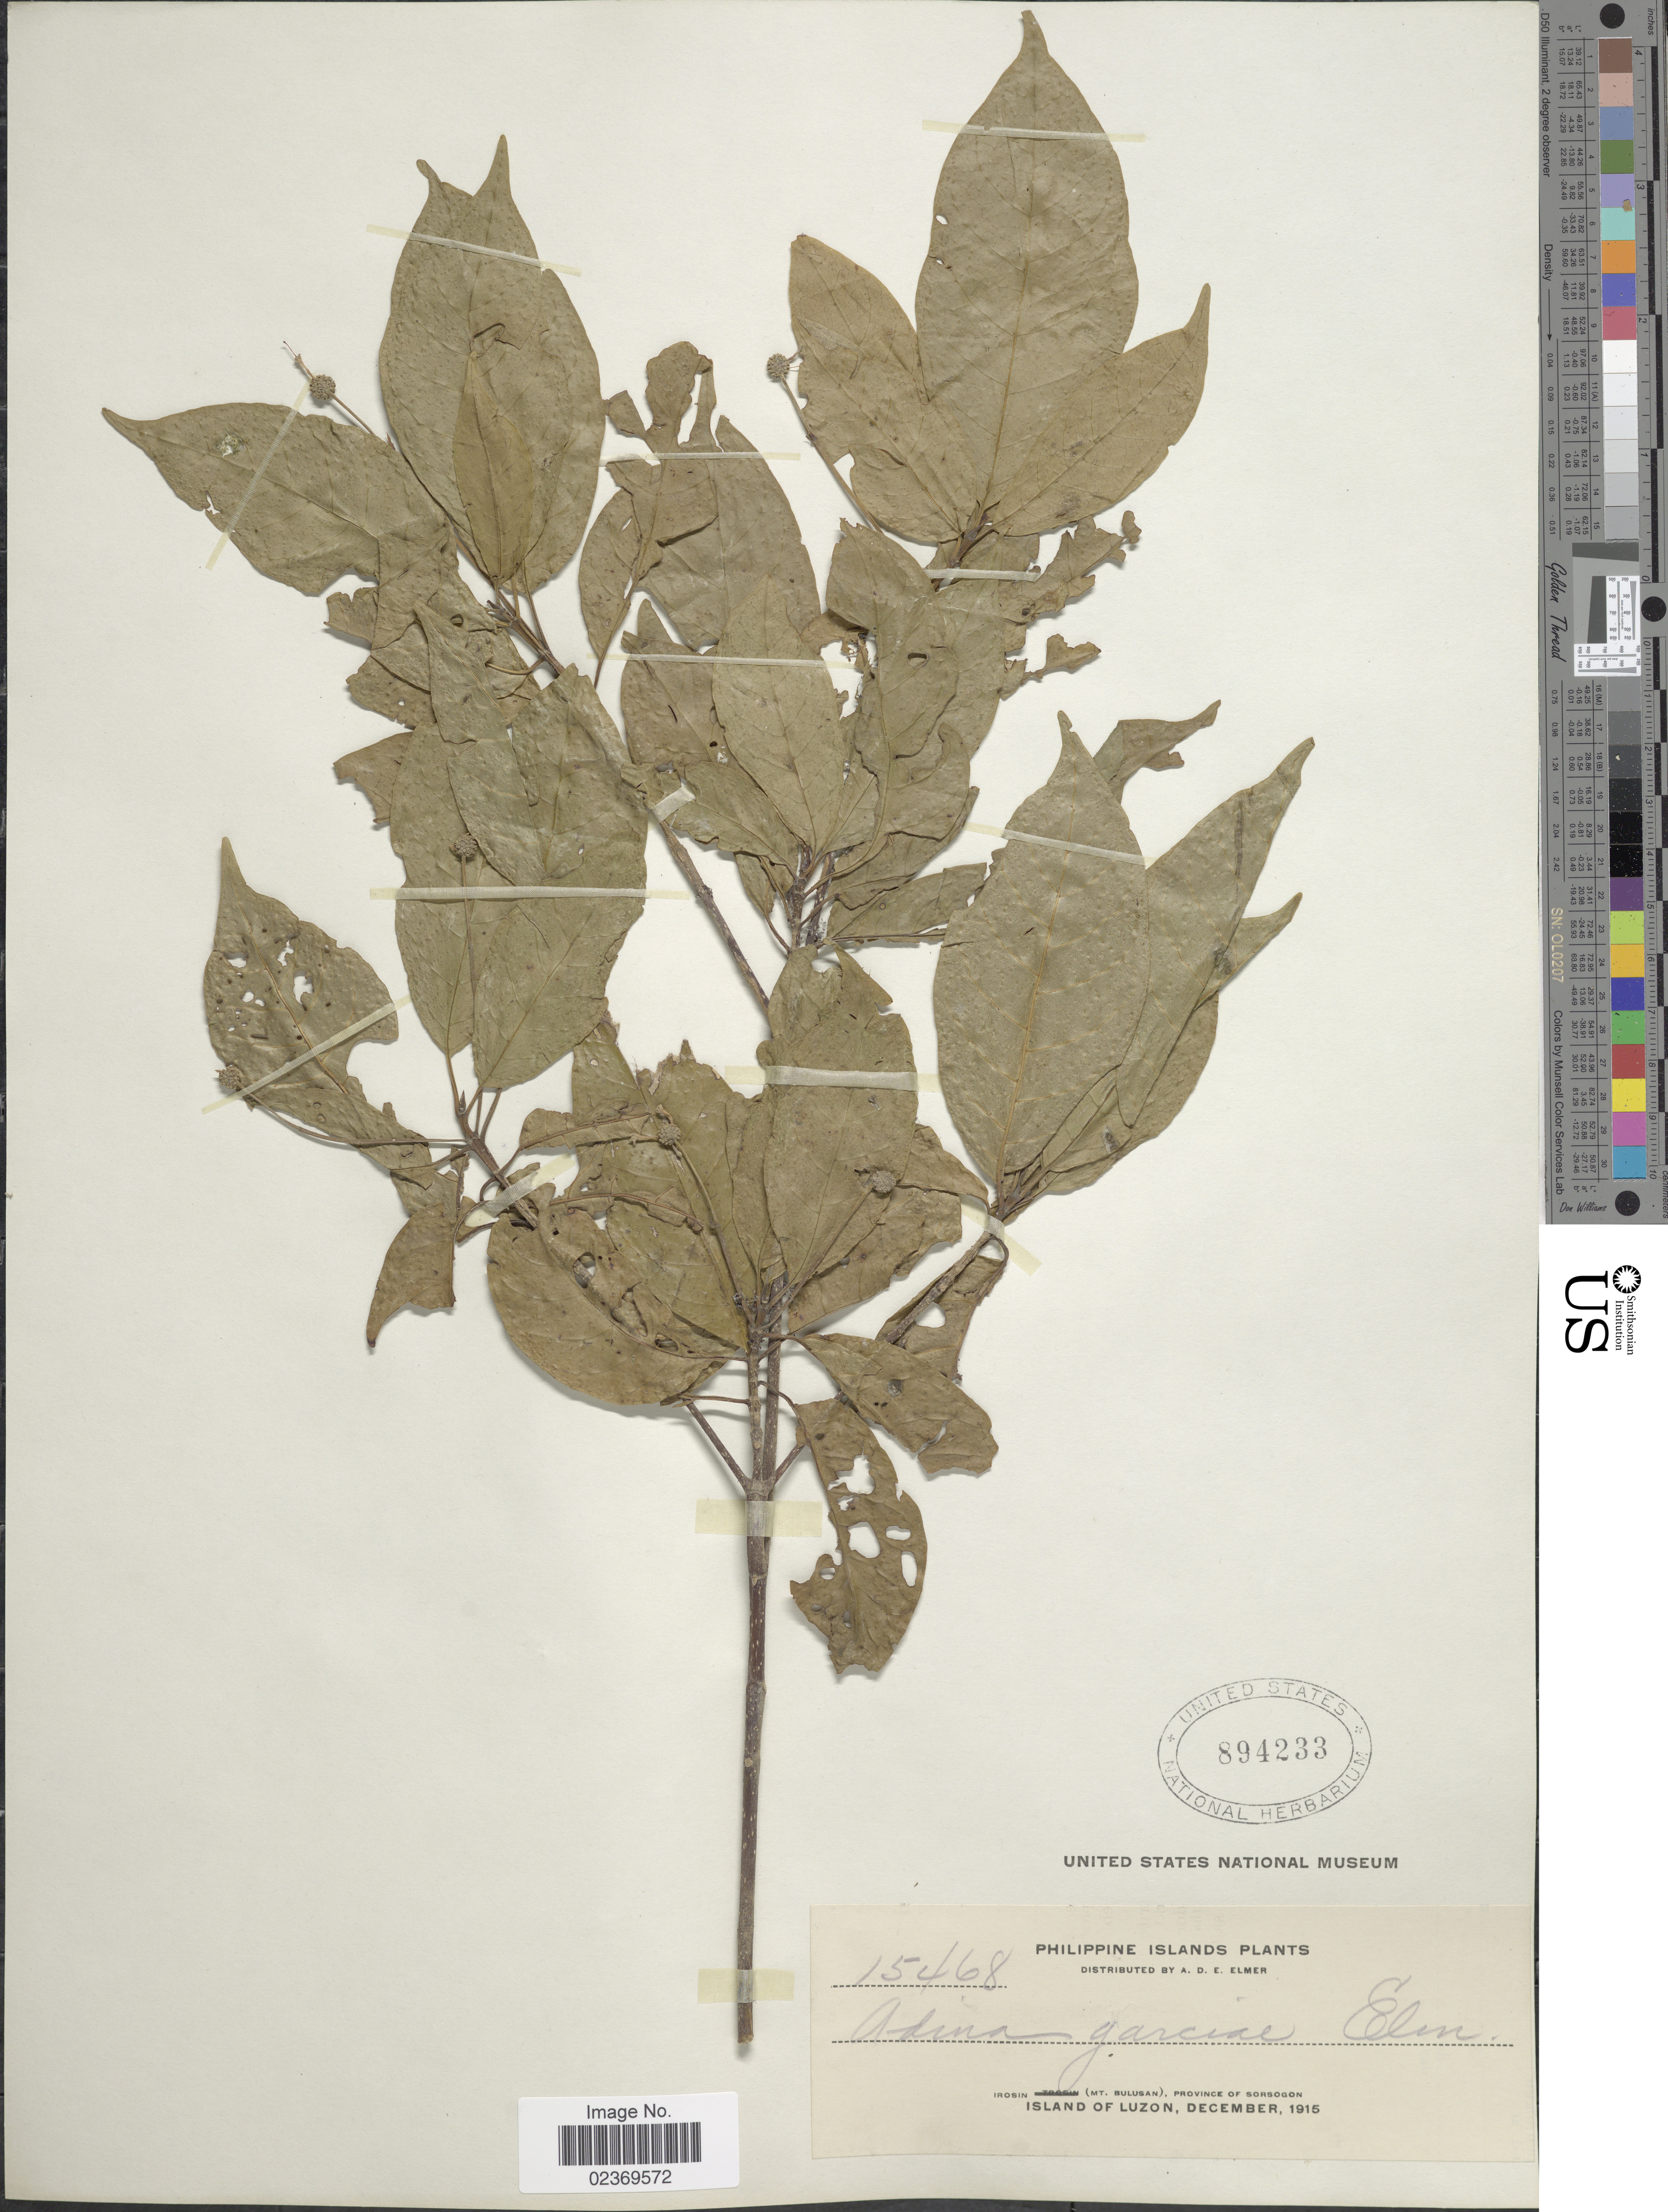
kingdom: Plantae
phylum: Tracheophyta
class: Magnoliopsida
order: Gentianales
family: Rubiaceae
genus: Adina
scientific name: Adina multifolia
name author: Havil.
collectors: A. D. E. Elmer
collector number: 15468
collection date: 1915-12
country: Philippines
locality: Irosin (mt. Bulusan), Province of Sorsogon, Island of Luzon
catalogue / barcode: US 894233